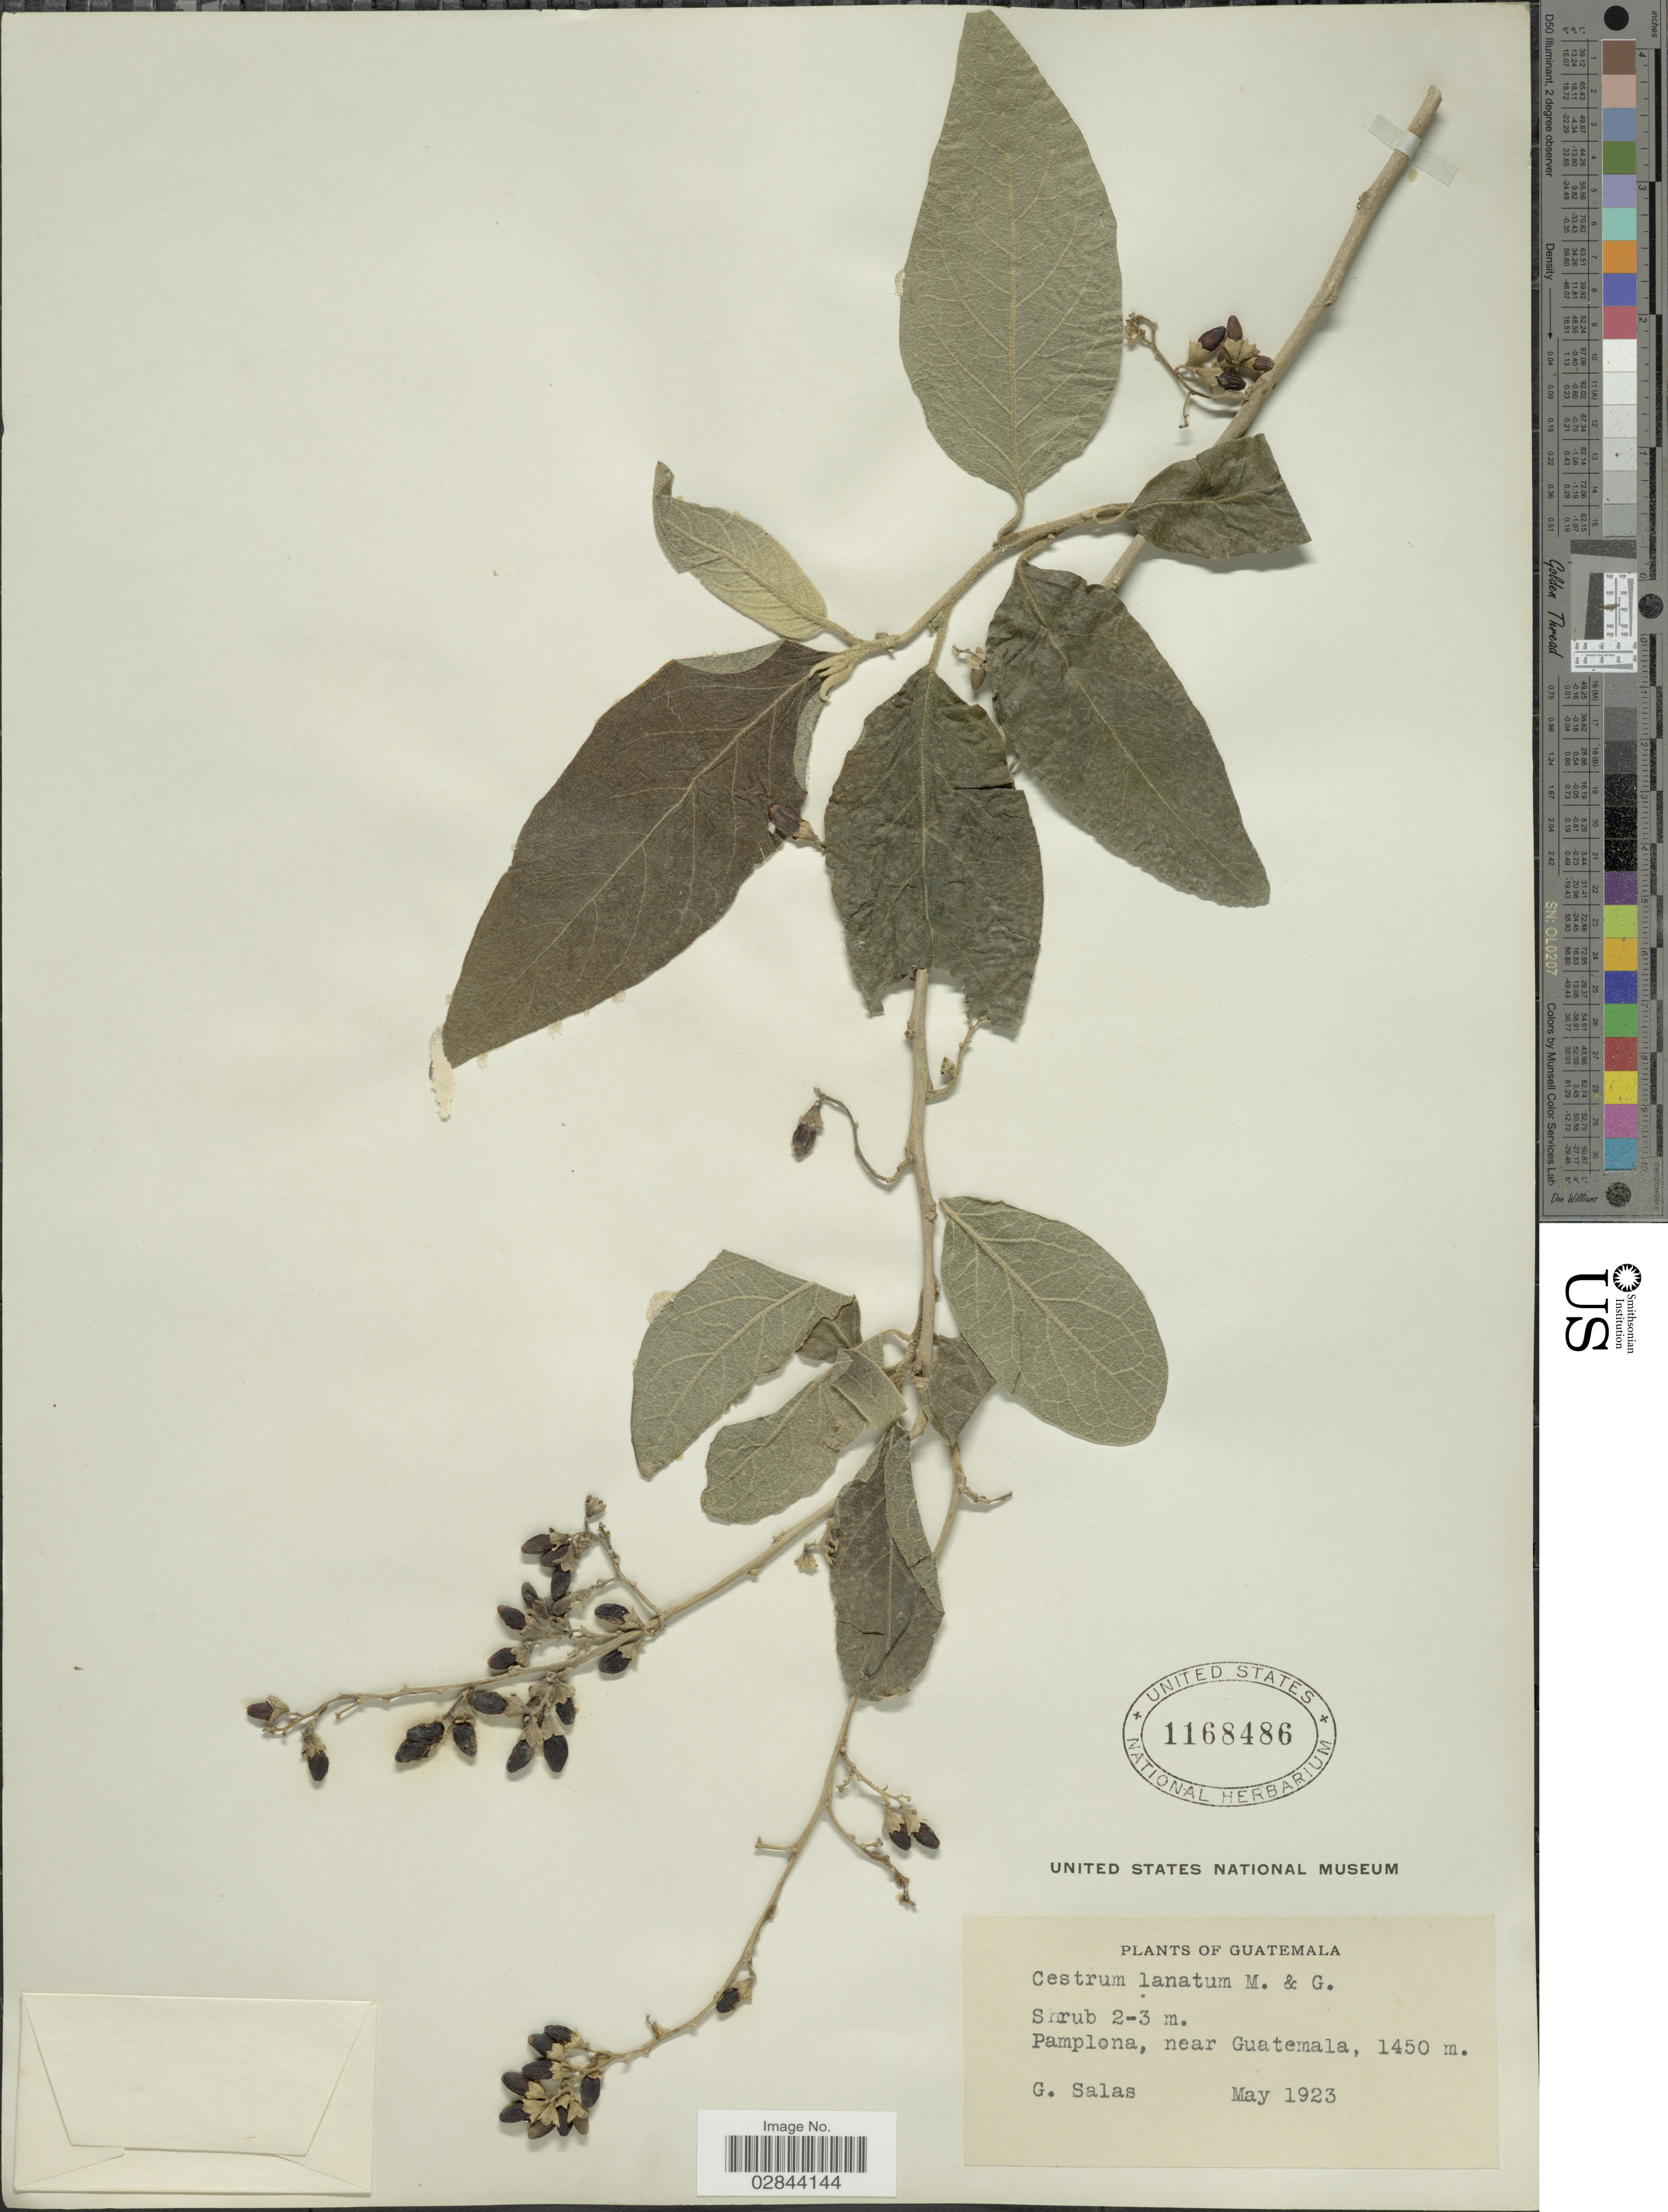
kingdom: Plantae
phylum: Tracheophyta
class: Magnoliopsida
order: Solanales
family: Solanaceae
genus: Cestrum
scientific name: Cestrum lanatum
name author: M. Martens & Galeotti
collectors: G. Salas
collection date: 1923-05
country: Guatemala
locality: Pamplona, near Guatemala.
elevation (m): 1450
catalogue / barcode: US 1168486